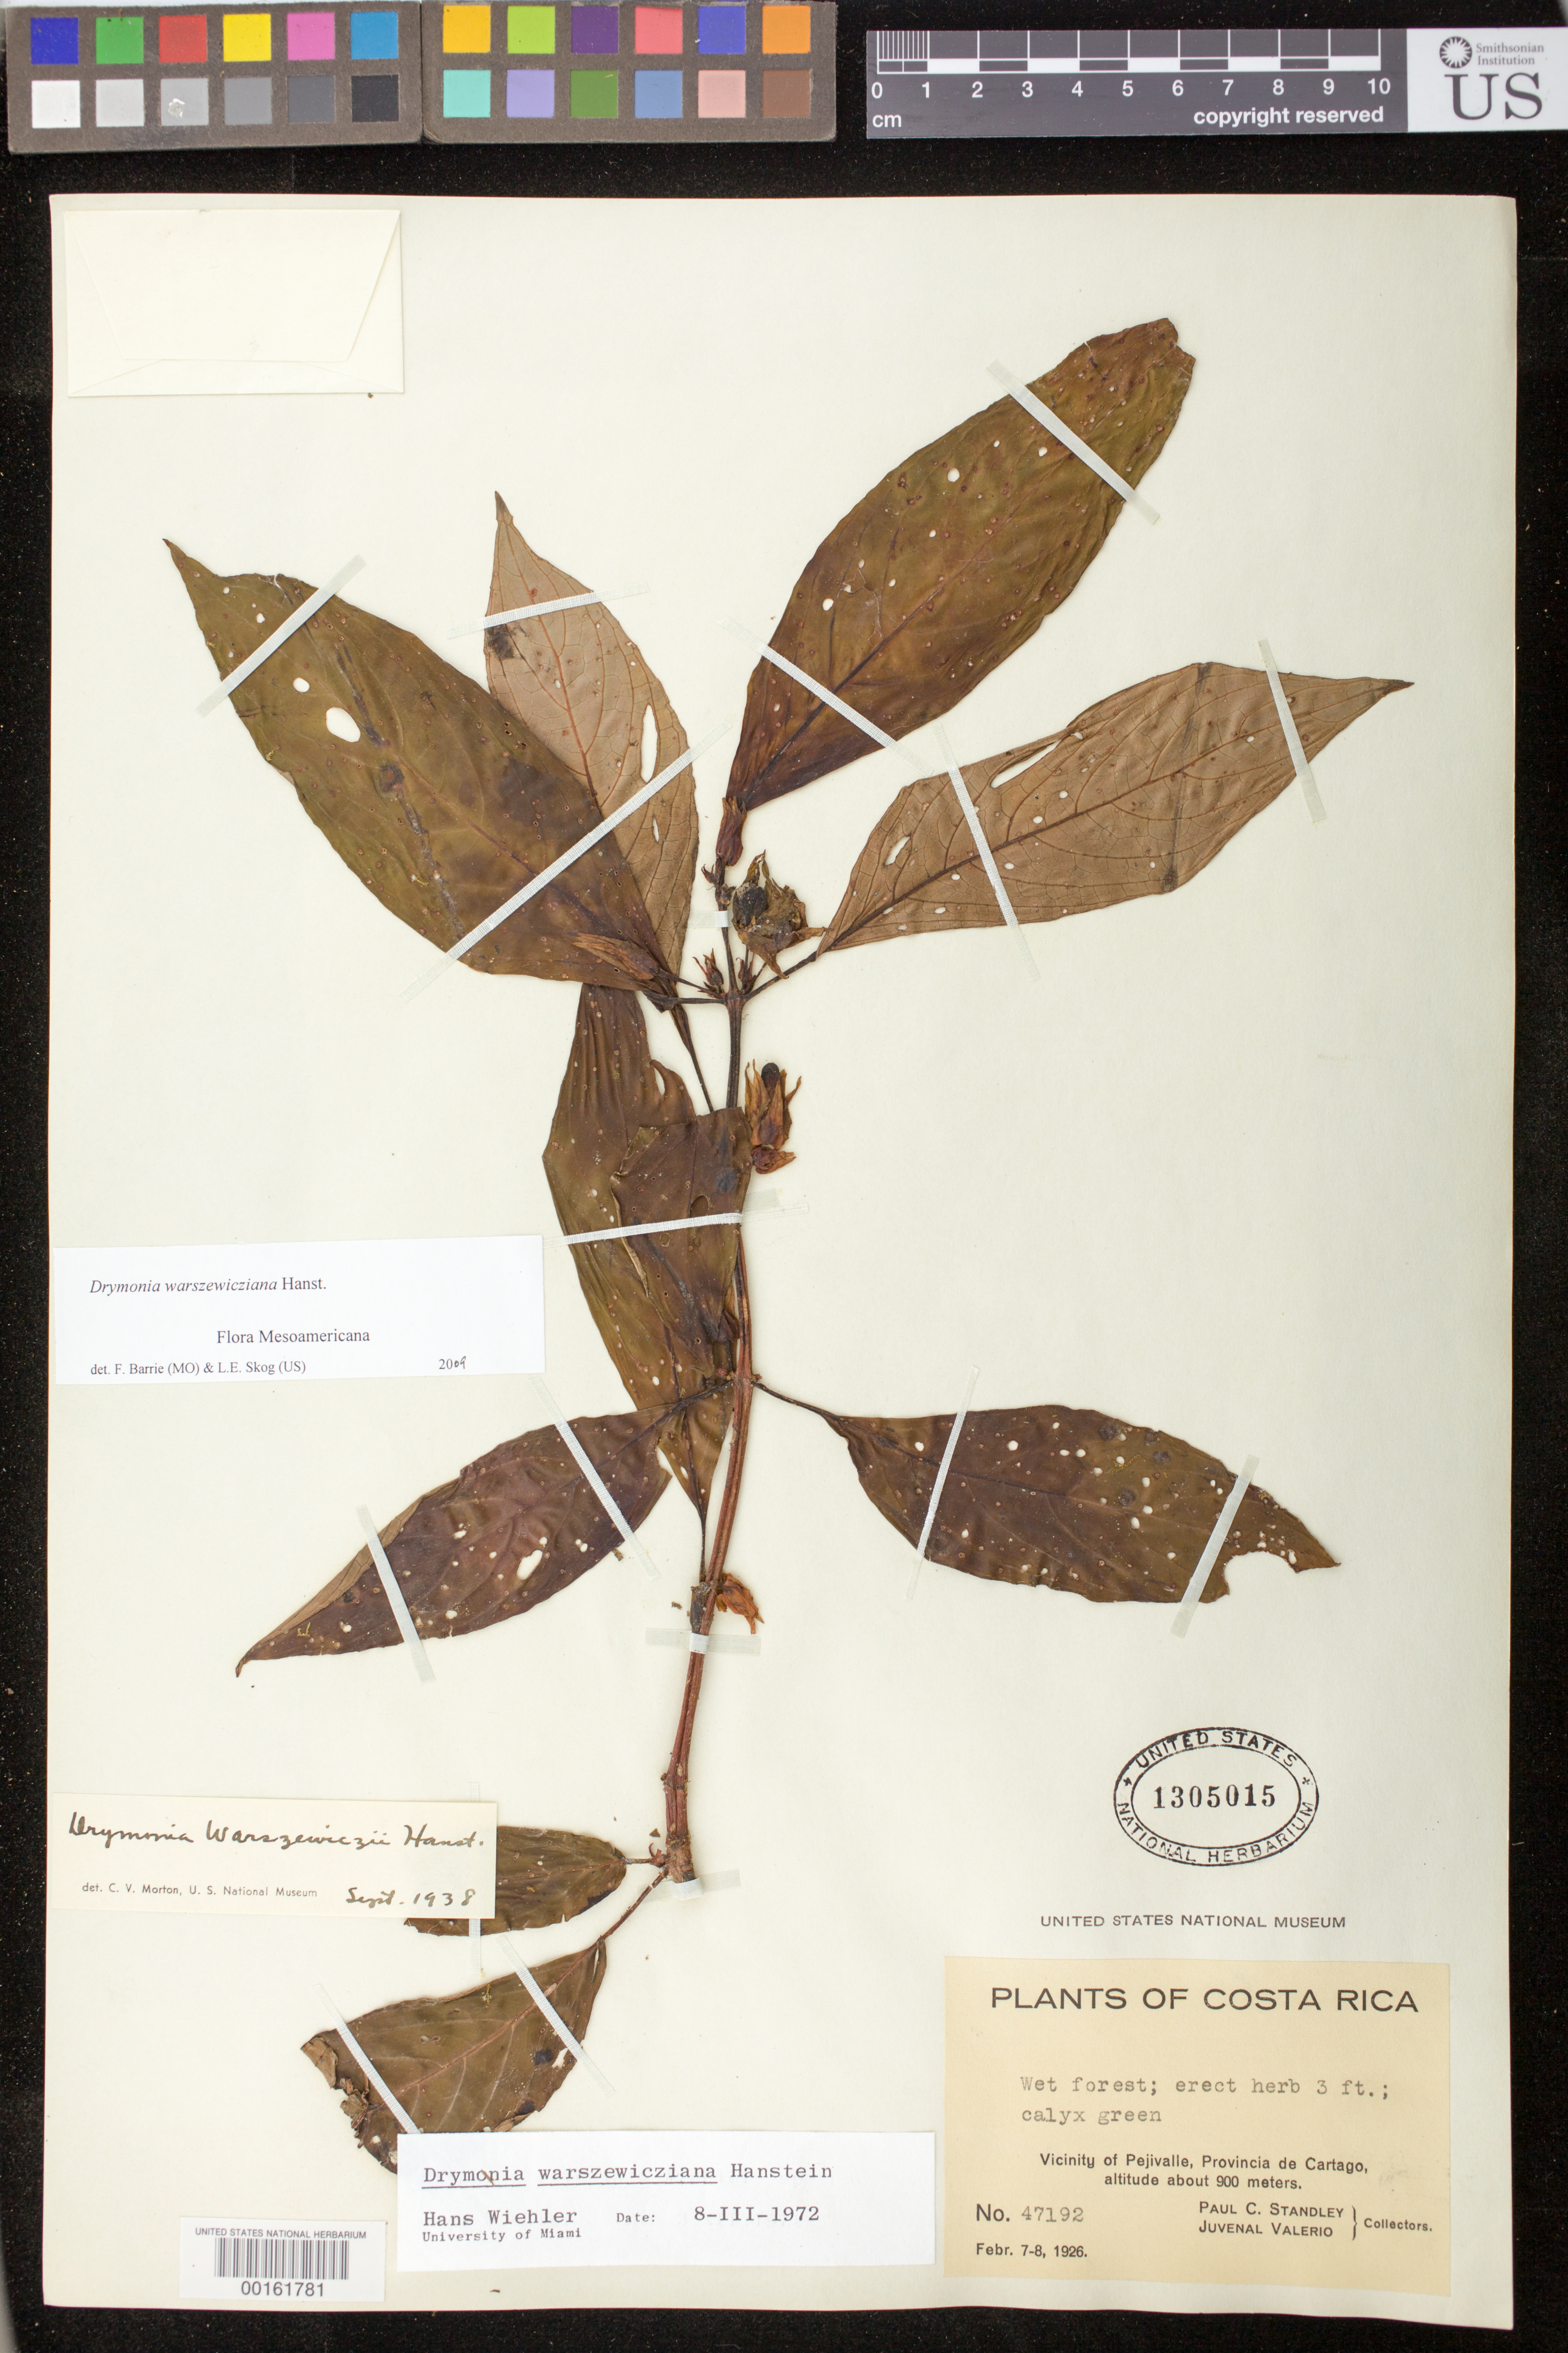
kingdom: Plantae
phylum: Tracheophyta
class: Magnoliopsida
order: Lamiales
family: Gesneriaceae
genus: Drymonia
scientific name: Drymonia warszewicziana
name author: Hanst.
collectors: P. C. Standley & J. Valerio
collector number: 47192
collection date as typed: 7-8 Feb 1926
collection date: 1926-02-07/1926-02-08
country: Costa Rica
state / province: Cartago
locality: Vicinity of Pejivalle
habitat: Wet forest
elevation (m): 900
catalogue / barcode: US 1305015